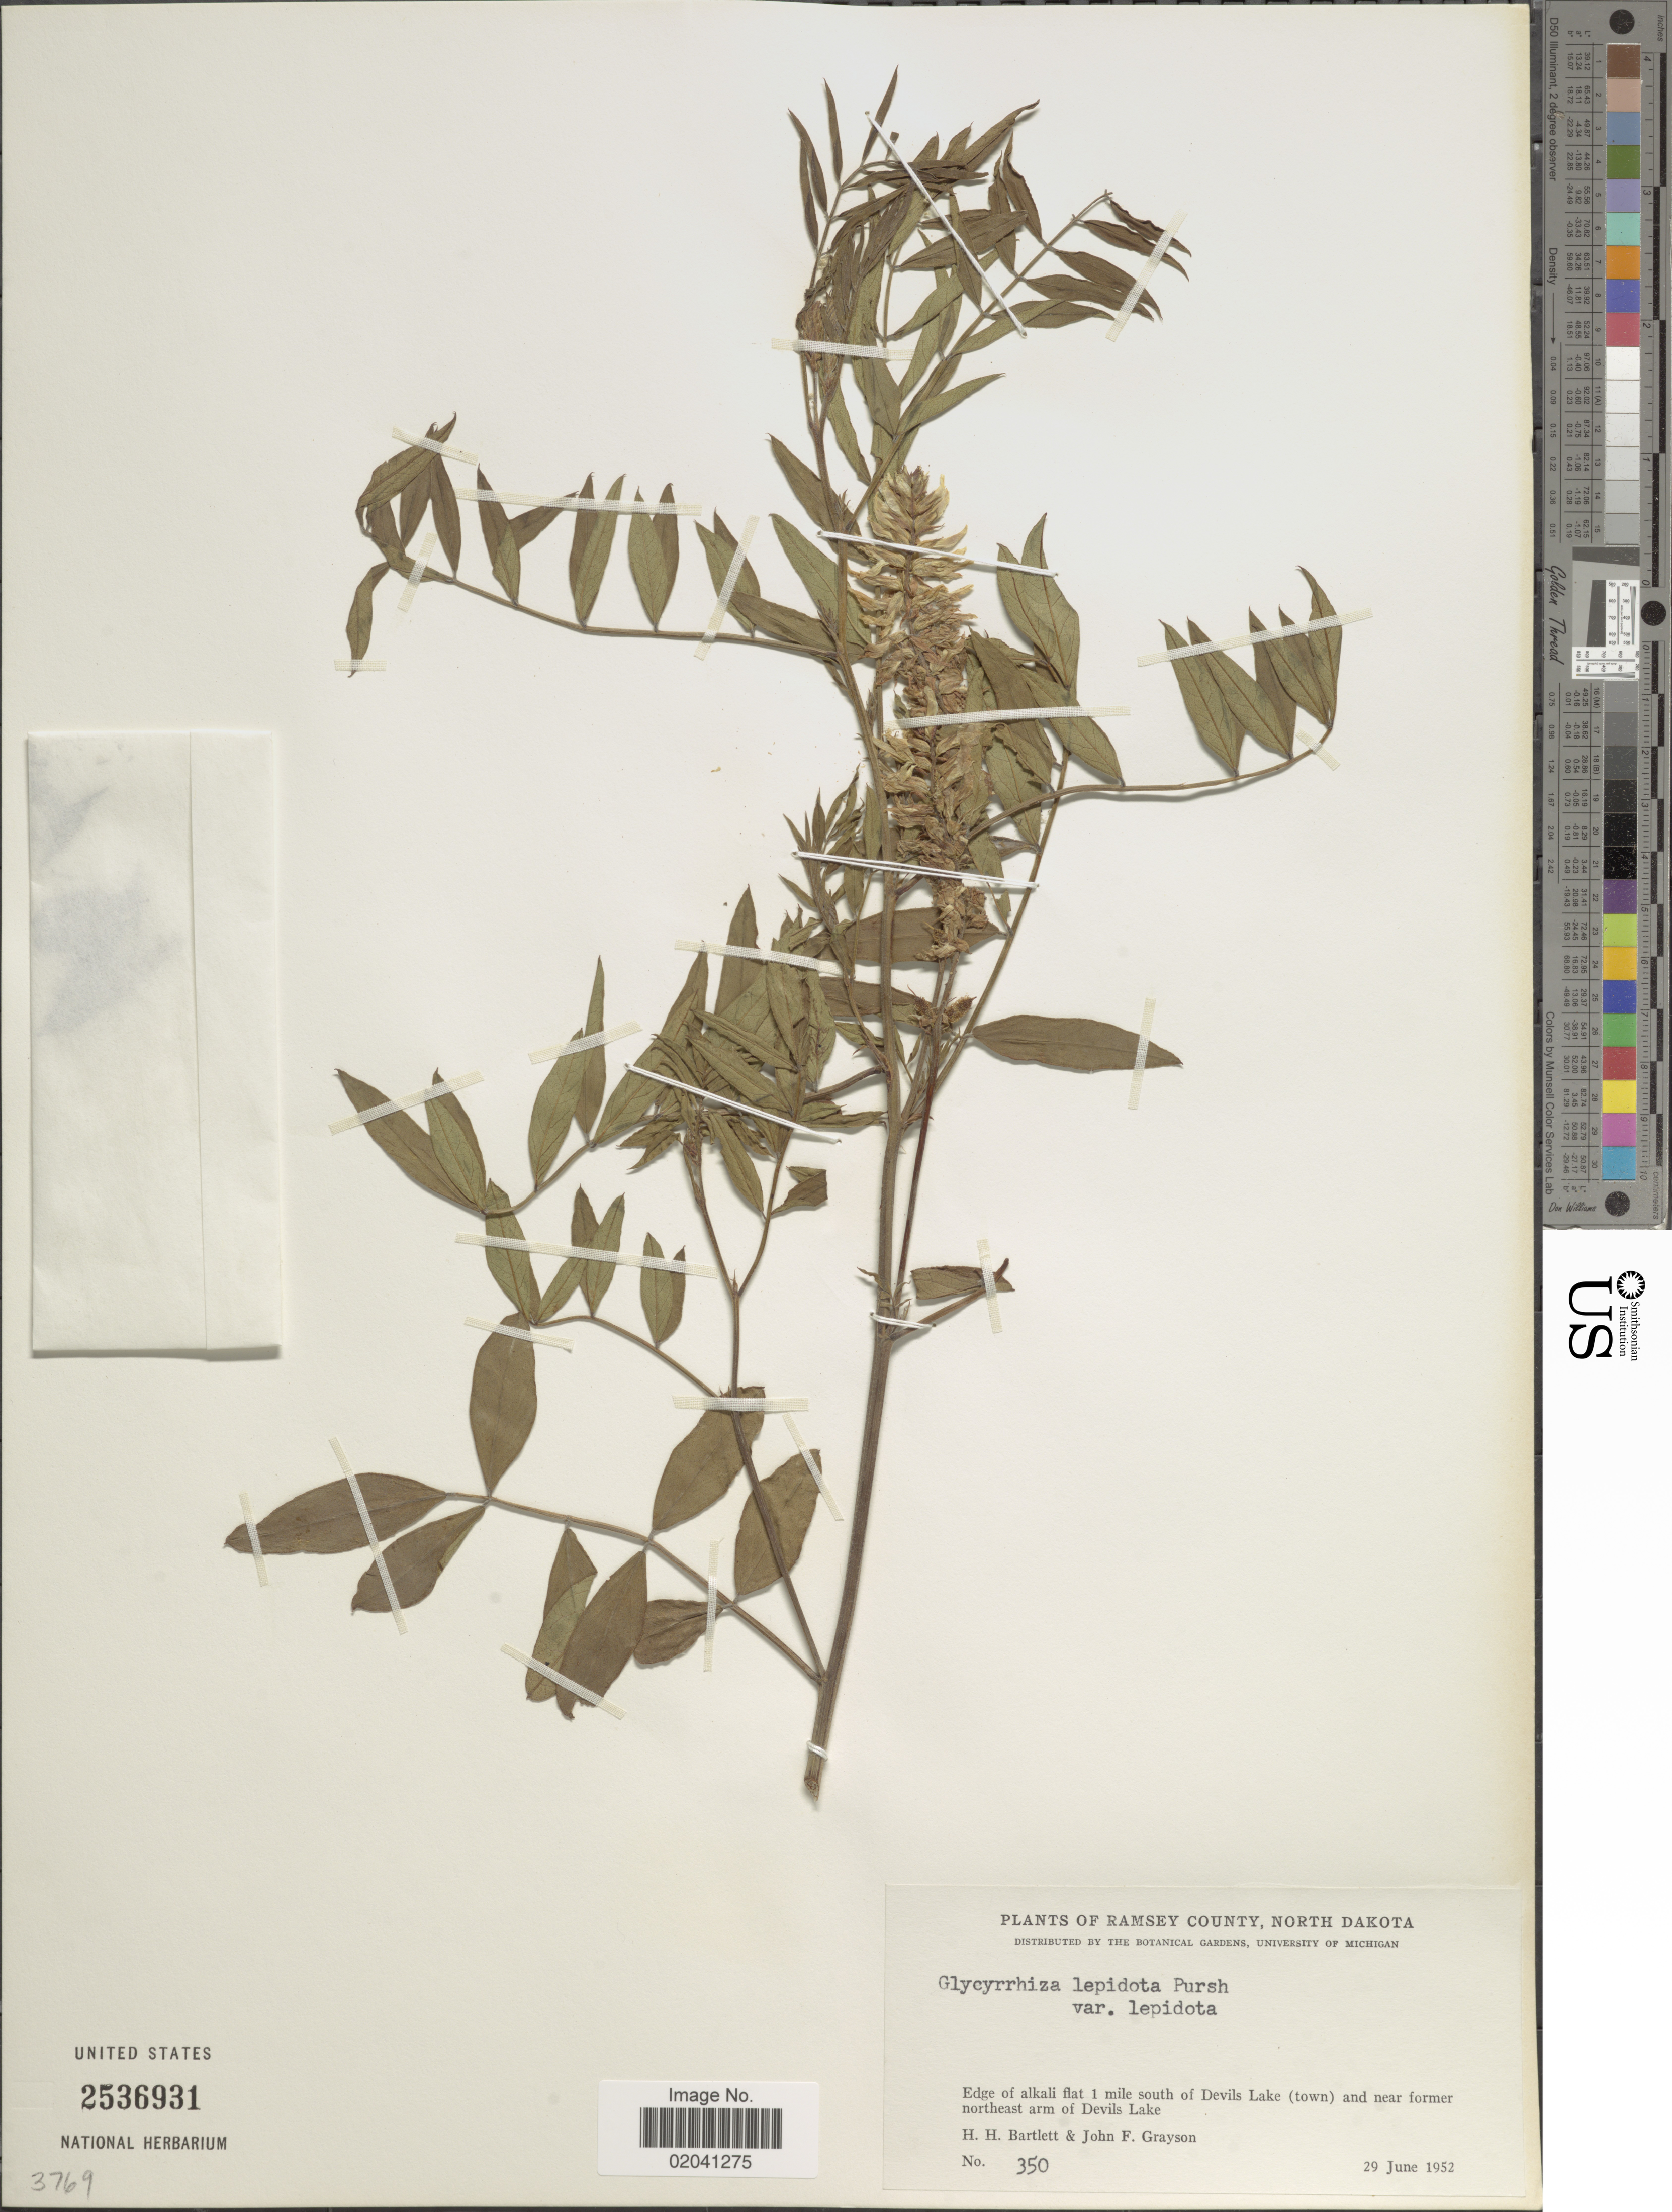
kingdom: Plantae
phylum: Tracheophyta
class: Magnoliopsida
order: Fabales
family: Fabaceae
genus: Glycyrrhiza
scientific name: Glycyrrhiza lepidota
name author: Pursh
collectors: H. H. Bartlett & J. Grayson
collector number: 350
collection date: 1952-06-29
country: United States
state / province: North Dakota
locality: Ramsey County, North Dakota. Edge of alkali flat 1 mile south of Devils Lake (town) and near former northeast arm of Devils Lake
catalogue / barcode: US 2536931